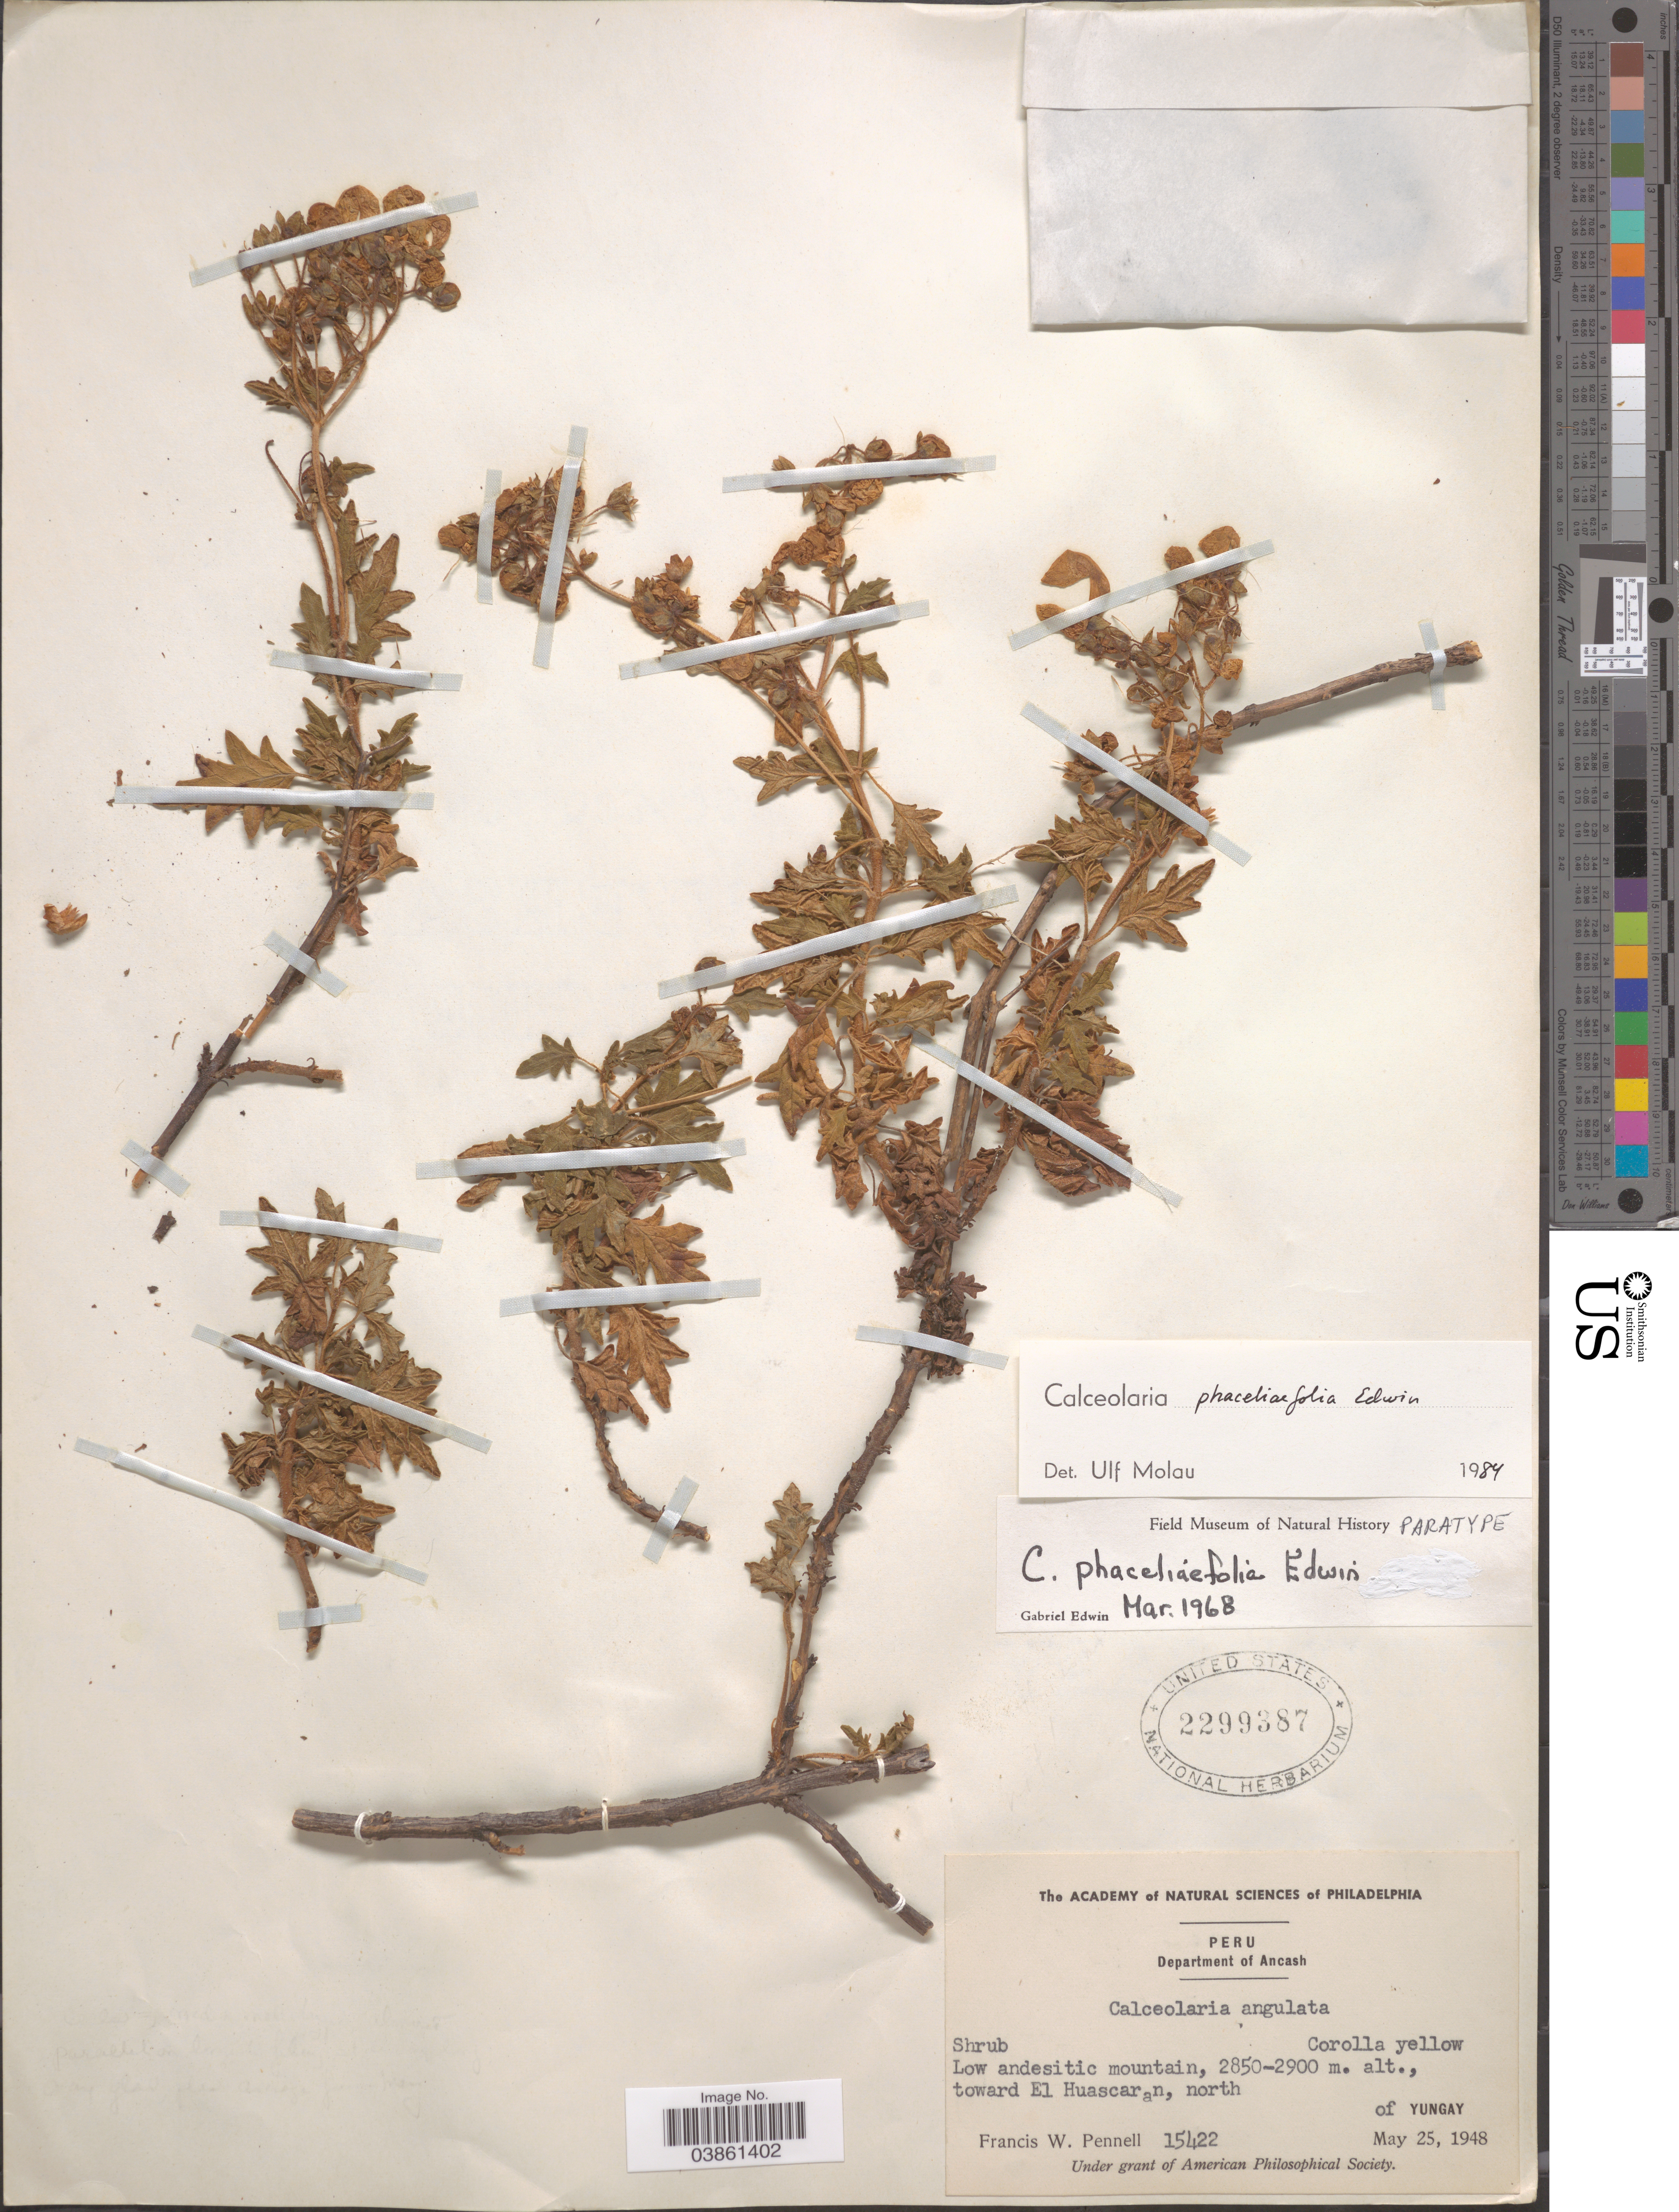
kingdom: Plantae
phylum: Tracheophyta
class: Magnoliopsida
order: Lamiales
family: Calceolariaceae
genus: Calceolaria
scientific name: Calceolaria phaceliaefolia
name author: Edwin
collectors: F. W. Pennell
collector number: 15422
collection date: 1948-05-25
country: Peru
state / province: Ancash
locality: Department of Ancash. Low andesitic mountain, toward El Huascaran, north of Yungay.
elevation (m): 2850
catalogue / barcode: US 2299387